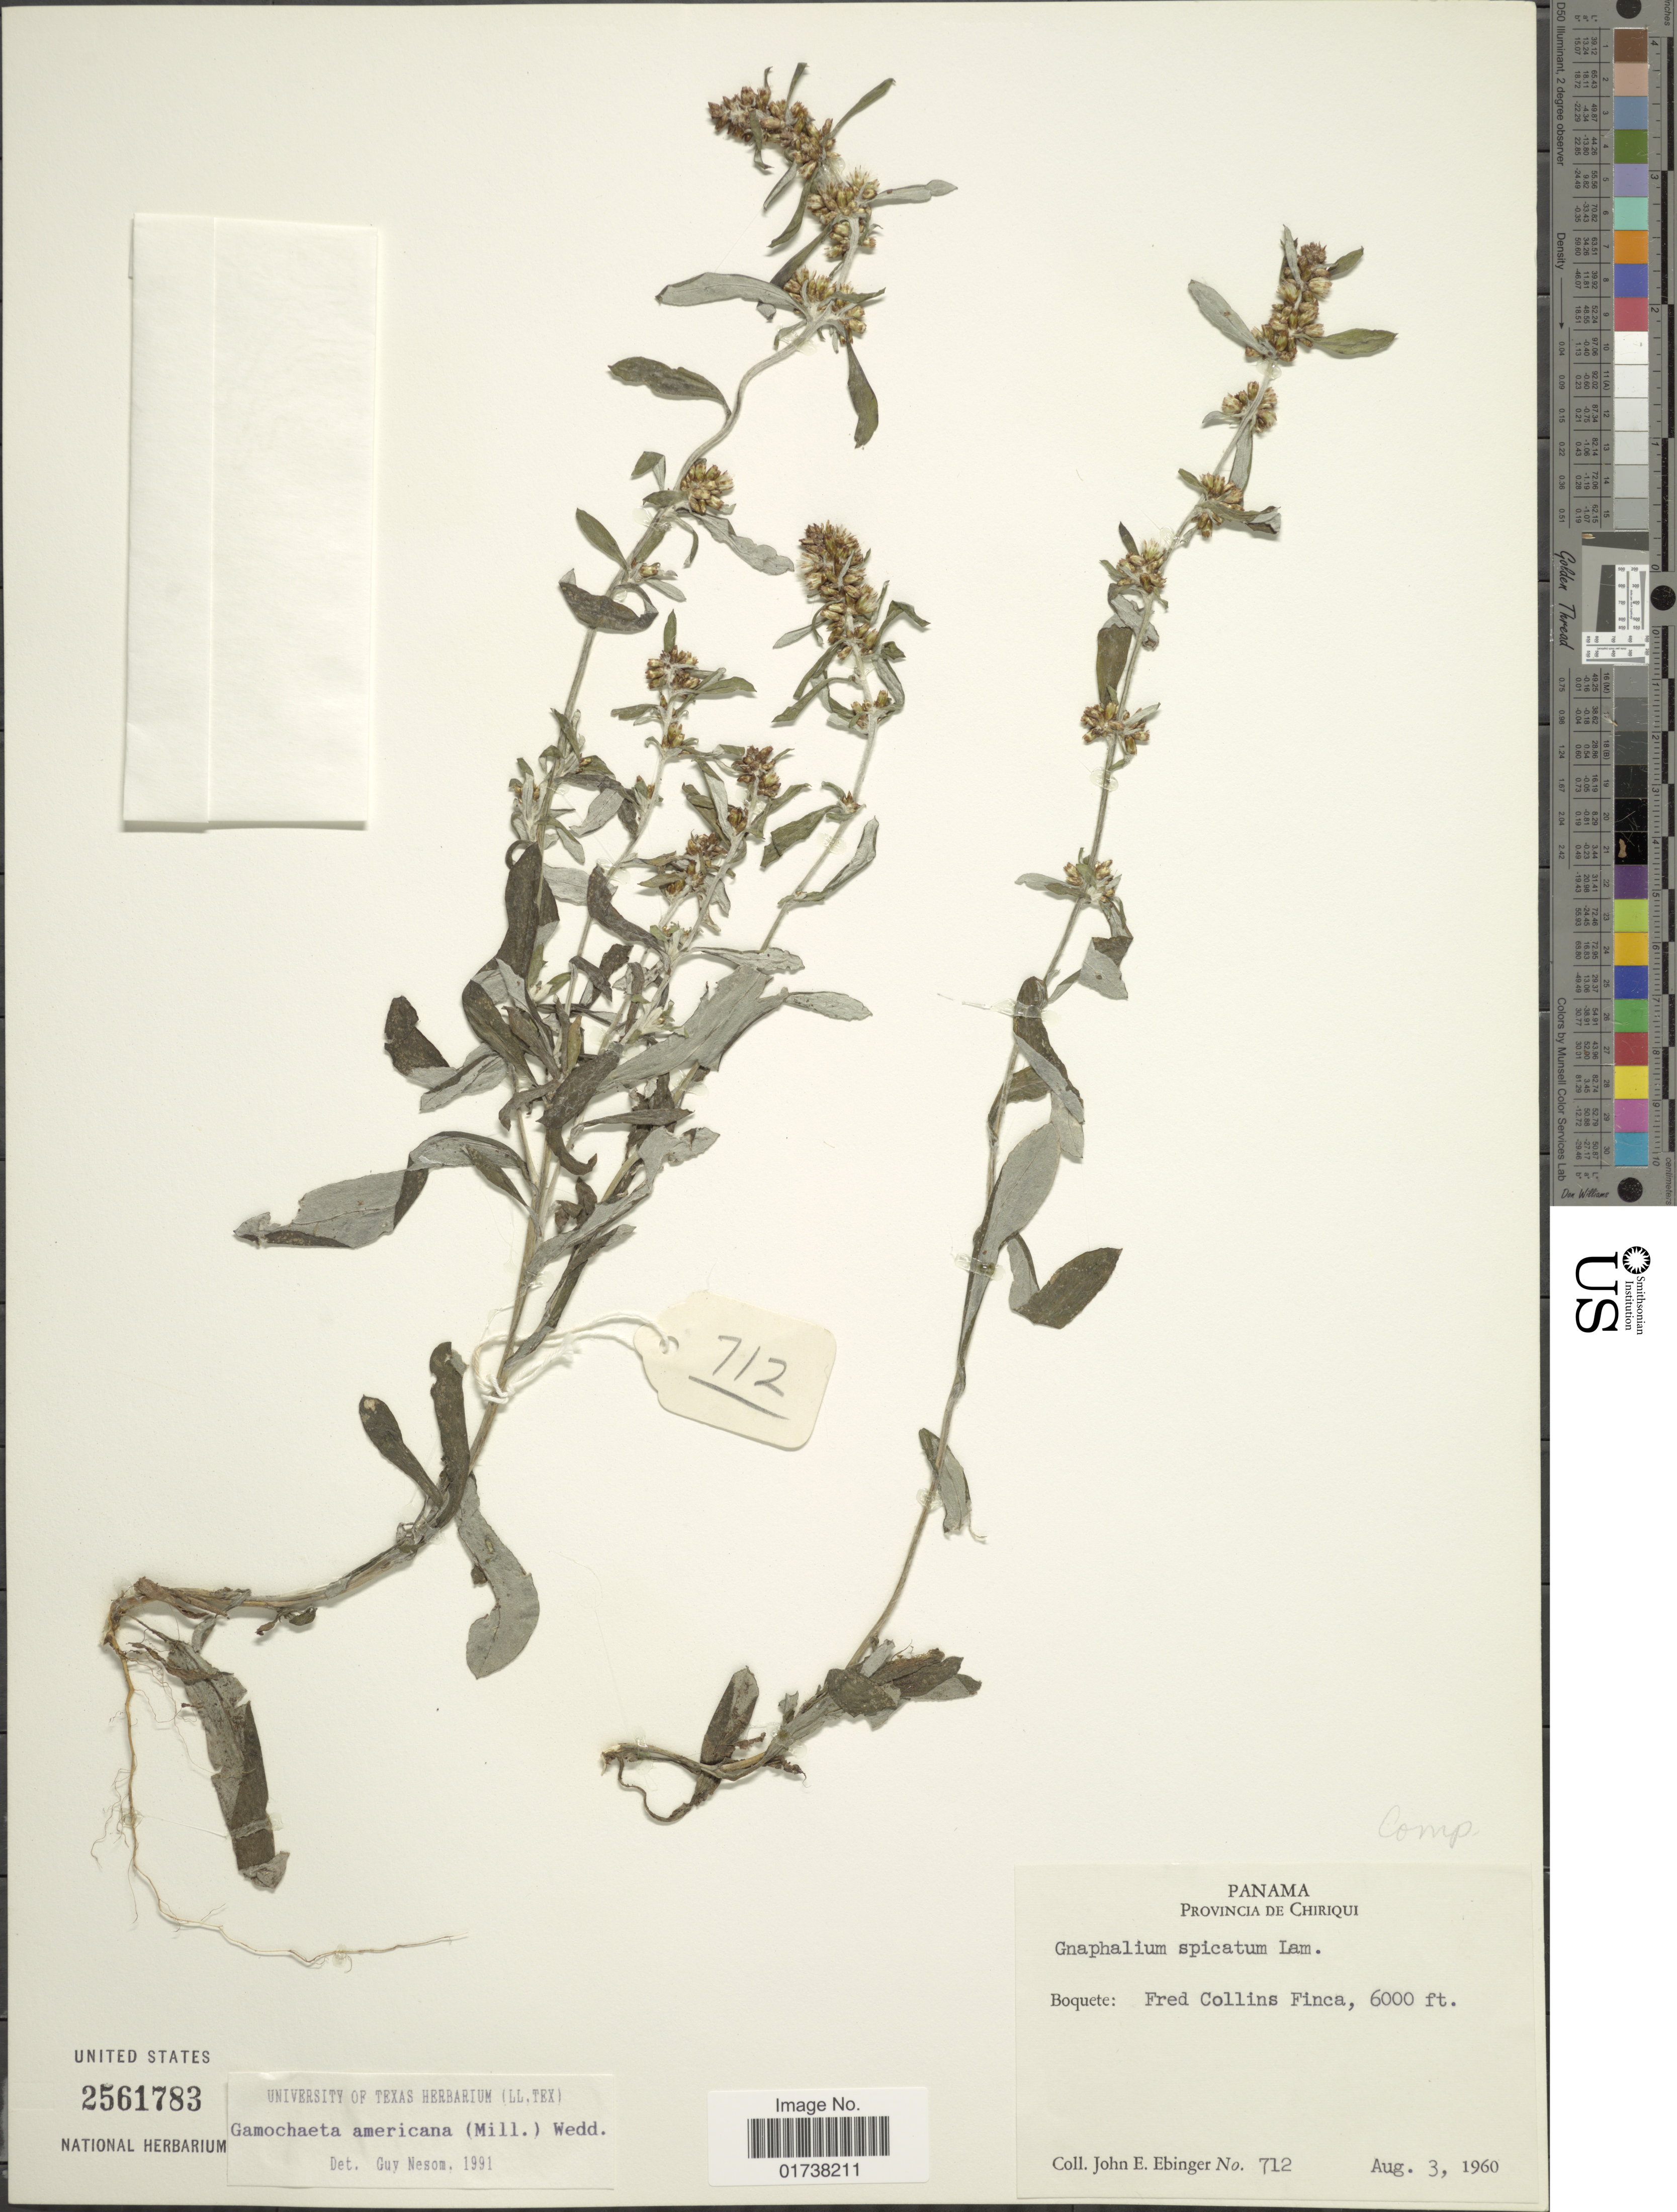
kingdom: Plantae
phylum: Tracheophyta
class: Magnoliopsida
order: Asterales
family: Asteraceae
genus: Gamochaeta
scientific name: Gamochaeta americana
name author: (Mill.) Wedd.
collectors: J. Ebinger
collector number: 712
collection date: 1960-08-03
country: Panama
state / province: Chiriqui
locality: Boquete: fred Collins Finca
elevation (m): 1829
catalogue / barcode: US 2561783